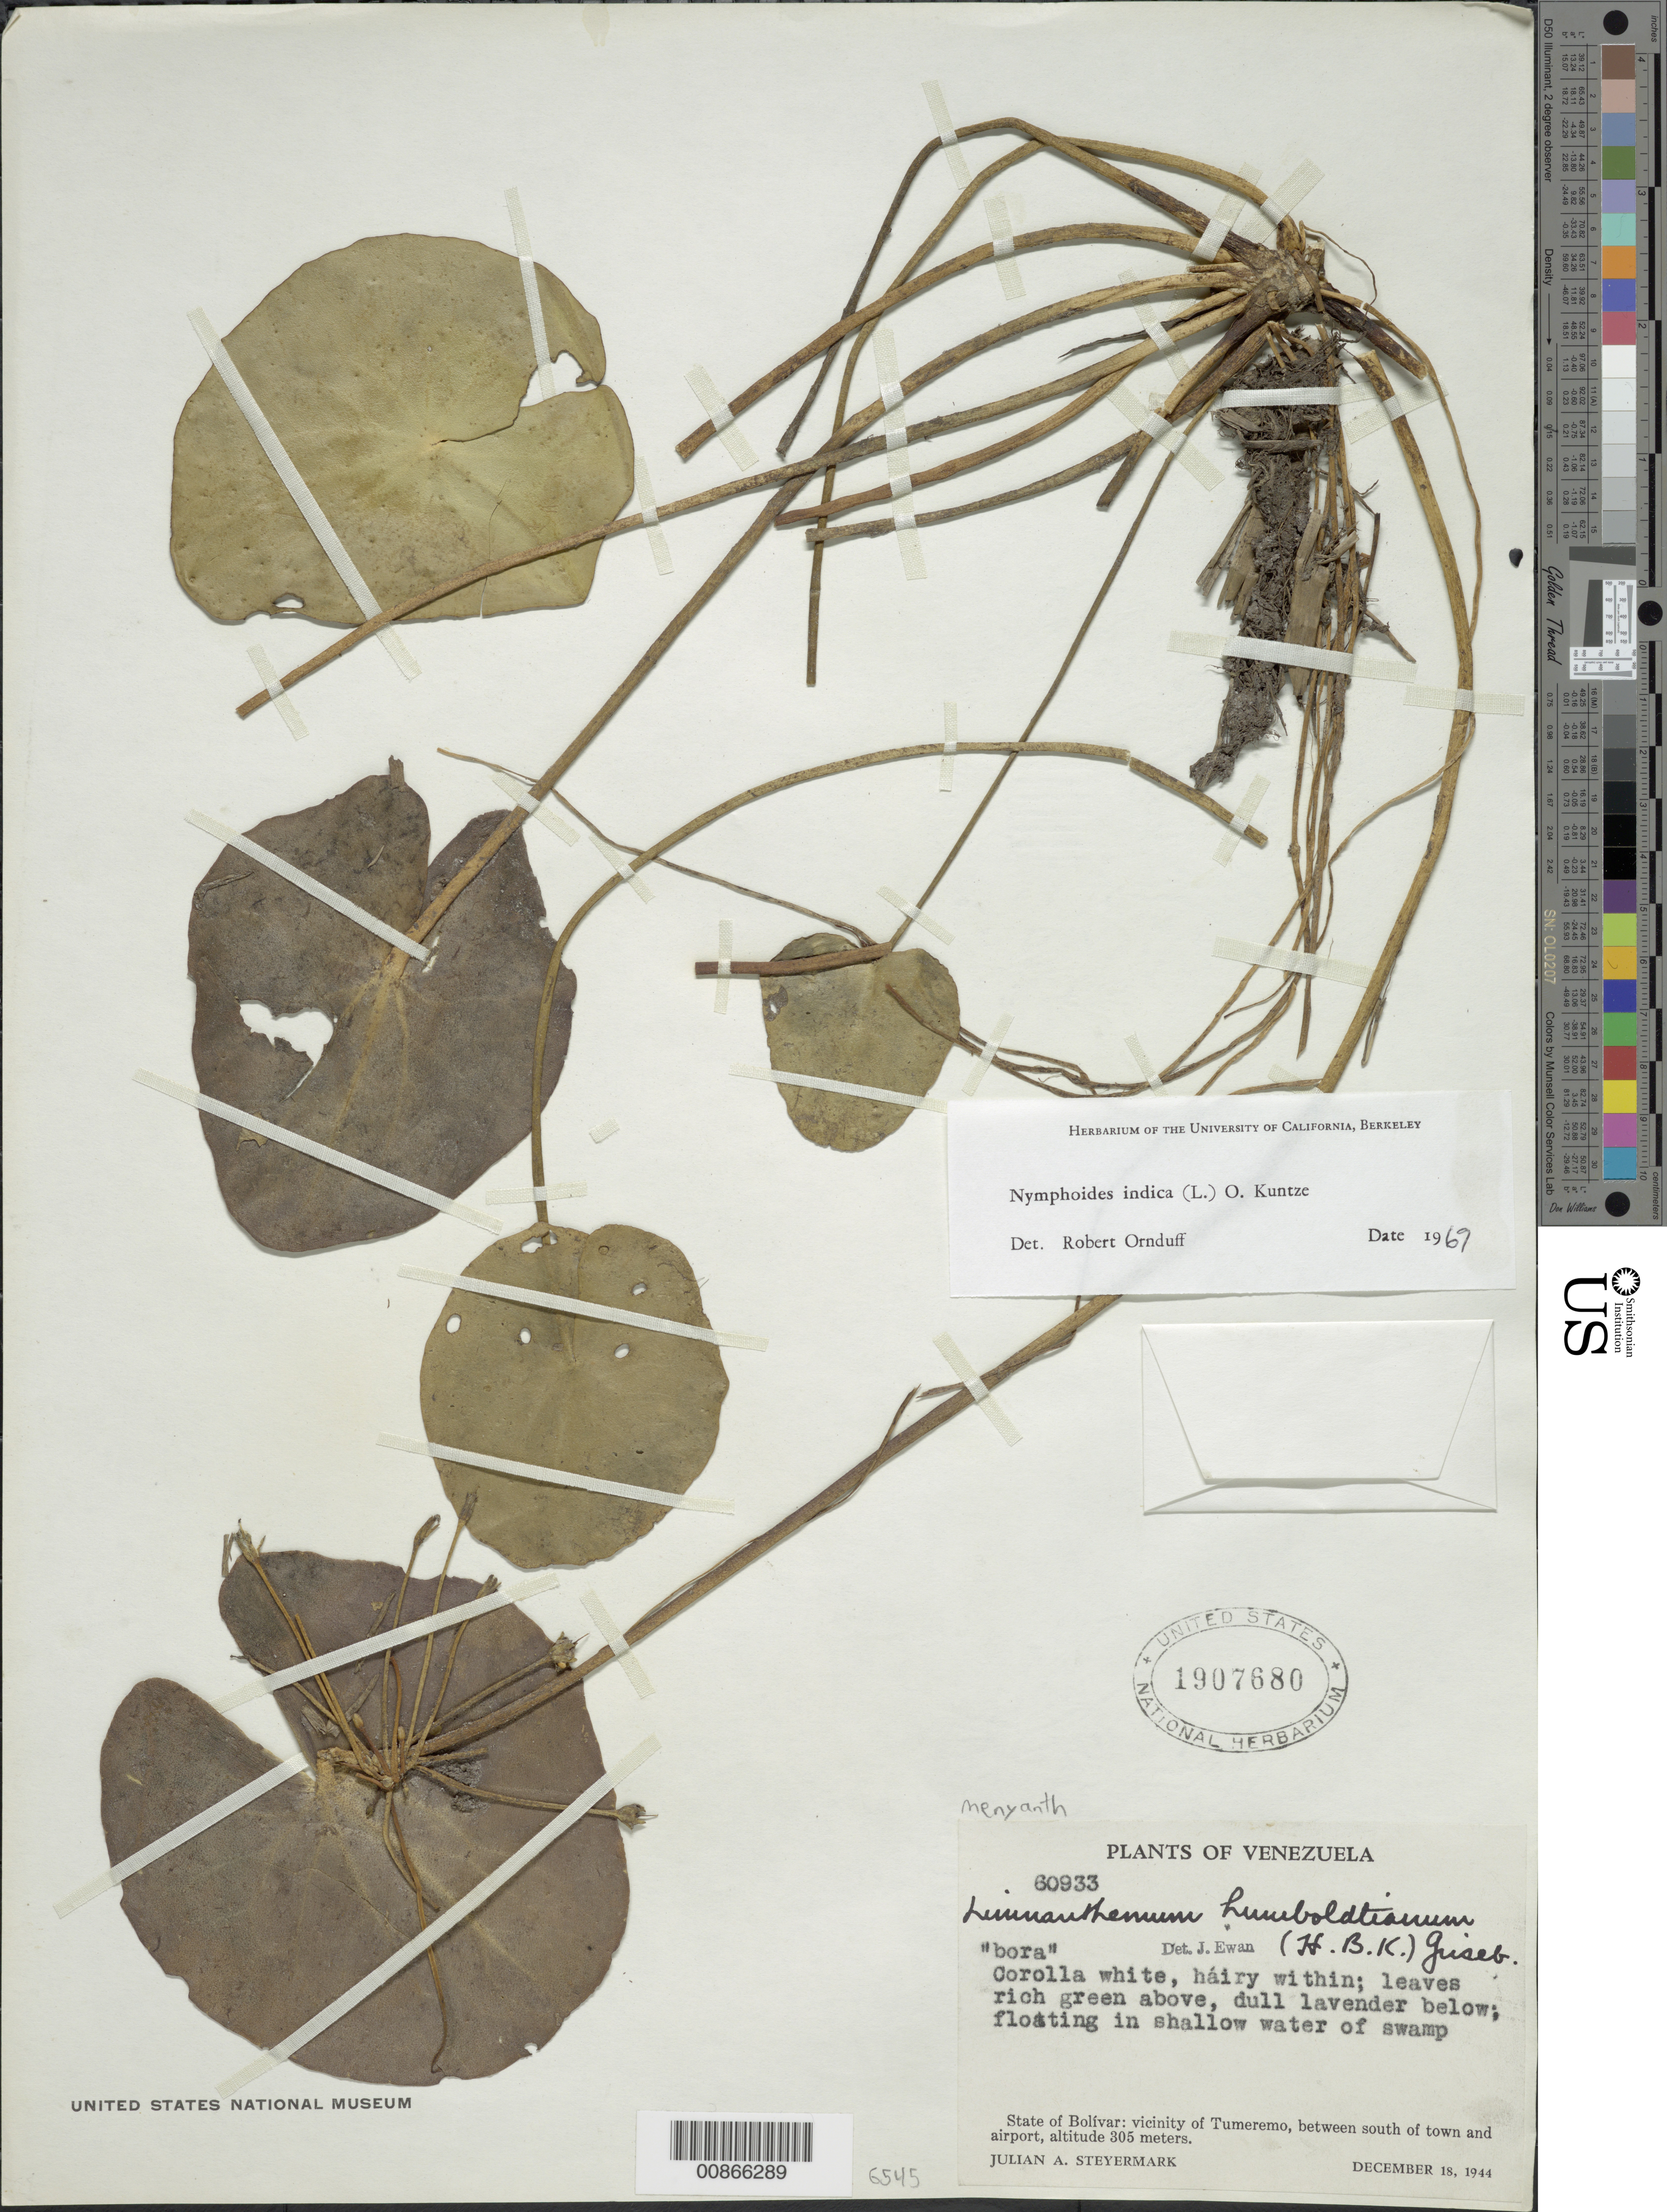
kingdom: Plantae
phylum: Tracheophyta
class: Magnoliopsida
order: Asterales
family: Menyanthaceae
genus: Nymphoides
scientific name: Nymphoides indica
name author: (L.) Kuntze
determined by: Ornduff, R.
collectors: J. Steyermark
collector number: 60933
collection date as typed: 18-Dec-44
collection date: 1944-12-18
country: Venezuela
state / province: Bolívar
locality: Tumeremo, between S of town and airport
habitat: Floating in shallow water of swamp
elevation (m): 305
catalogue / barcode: US 1907680